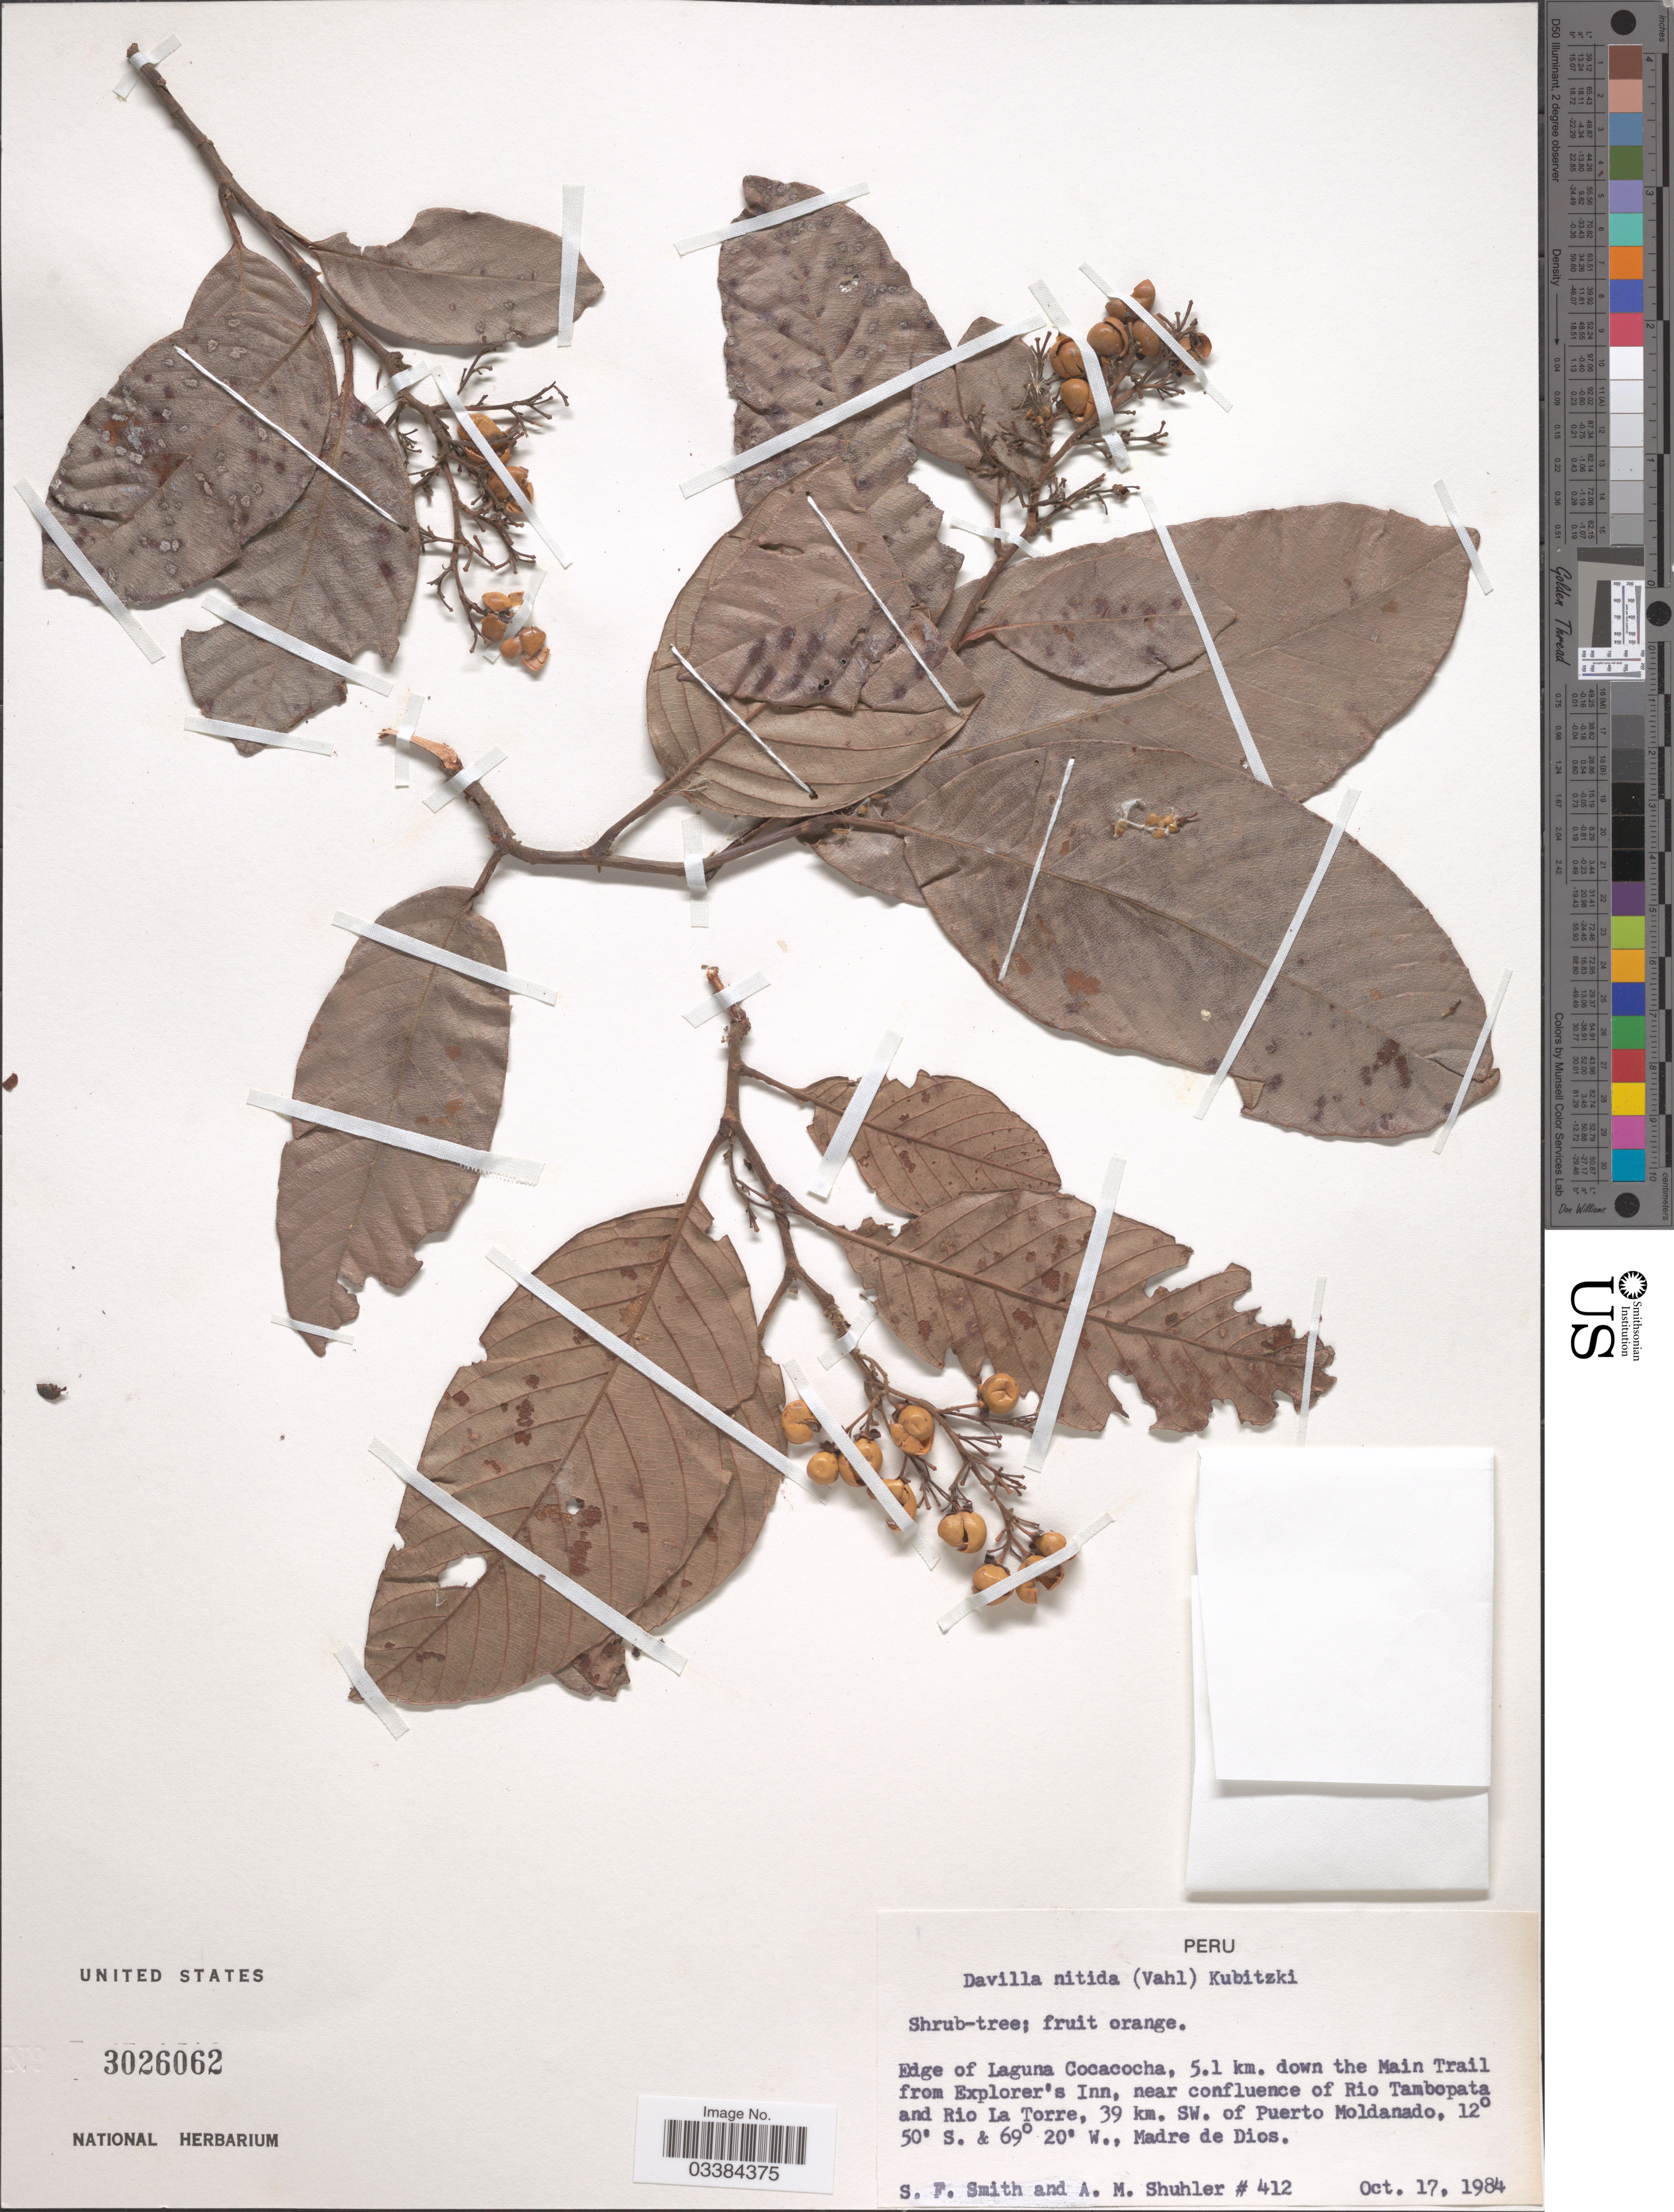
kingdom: Plantae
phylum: Tracheophyta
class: Magnoliopsida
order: Dilleniales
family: Dilleniaceae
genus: Davilla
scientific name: Davilla nitida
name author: (Vahl) Kubitzki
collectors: S.F. Smith & A. Shuhler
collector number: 412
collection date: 1984-10-17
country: Peru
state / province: Madre de Dios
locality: Edge of Laguna Cocacocha, 5.1 km. down the Main Trail from Explorer's Inn, near confluence of Rio Tambopata and Rio La Torre, 39 km. SW. of Puerto Moldanado.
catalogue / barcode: US 3026062